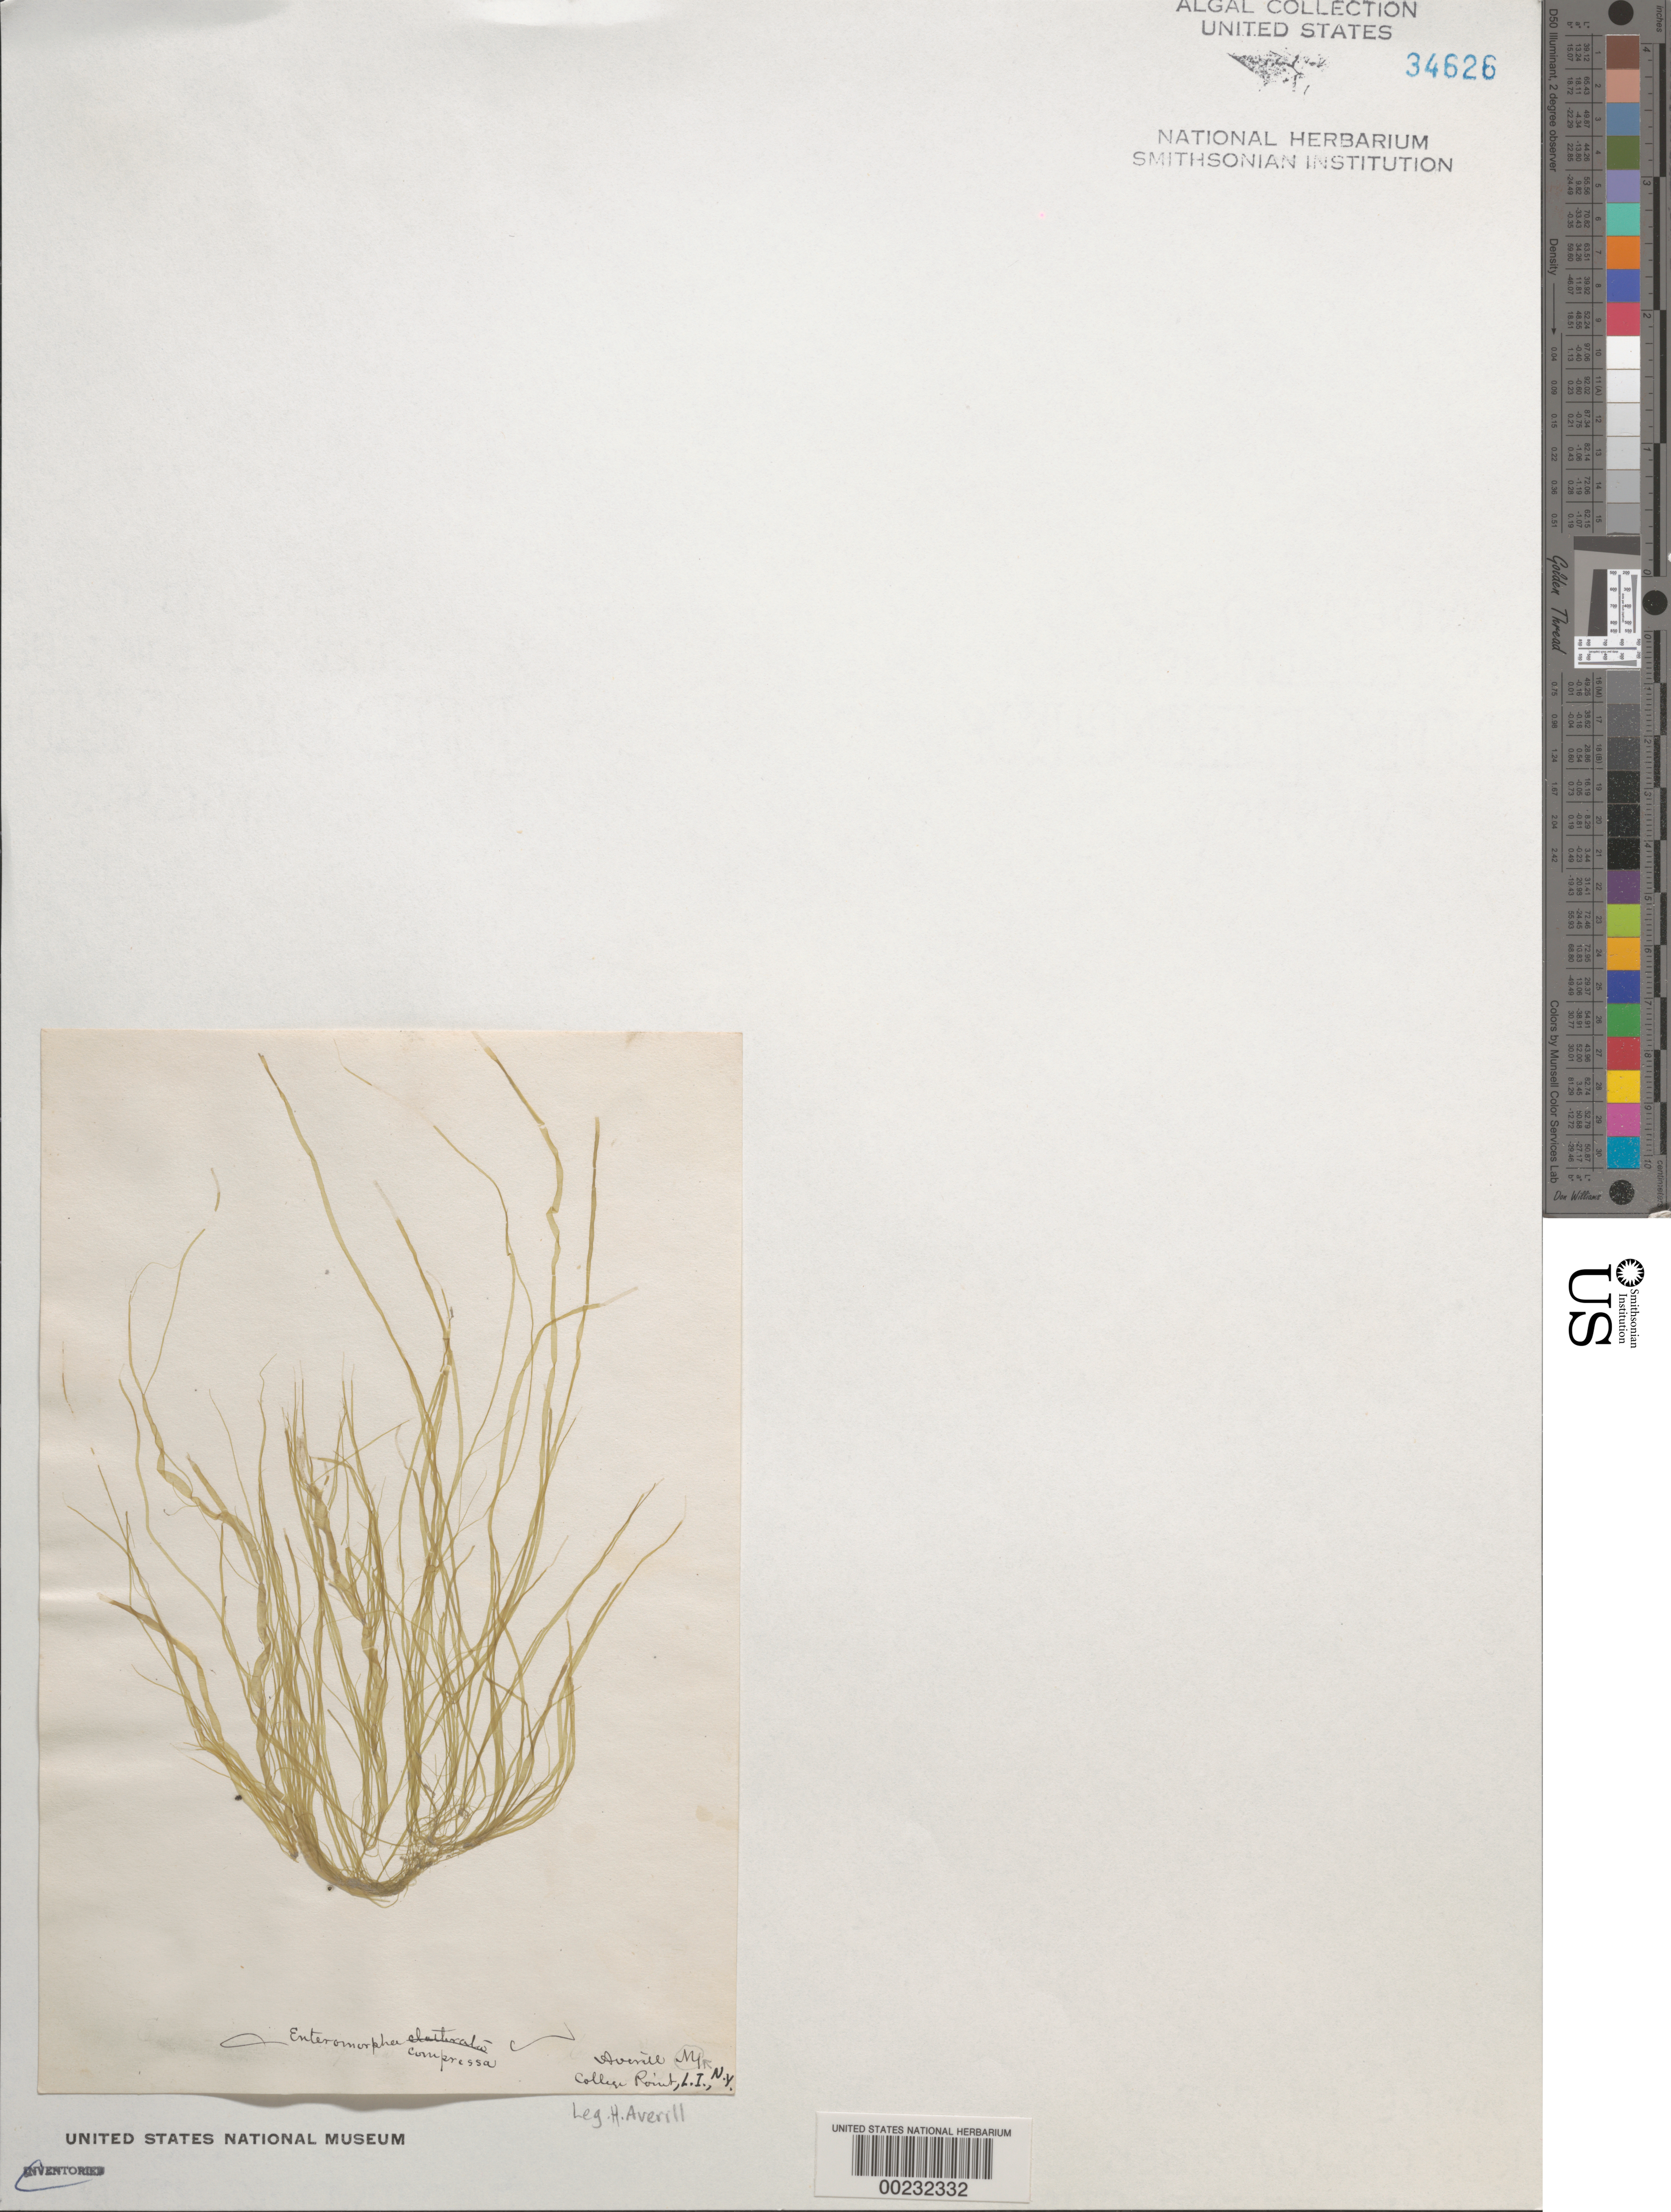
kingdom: Plantae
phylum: Chlorophyta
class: Ulvophyceae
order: Ulvales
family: Ulvaceae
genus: Ulva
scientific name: Ulva compressa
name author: L.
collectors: H. Averill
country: United States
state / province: New York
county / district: Queens County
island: Long Island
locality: College Point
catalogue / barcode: US 34626